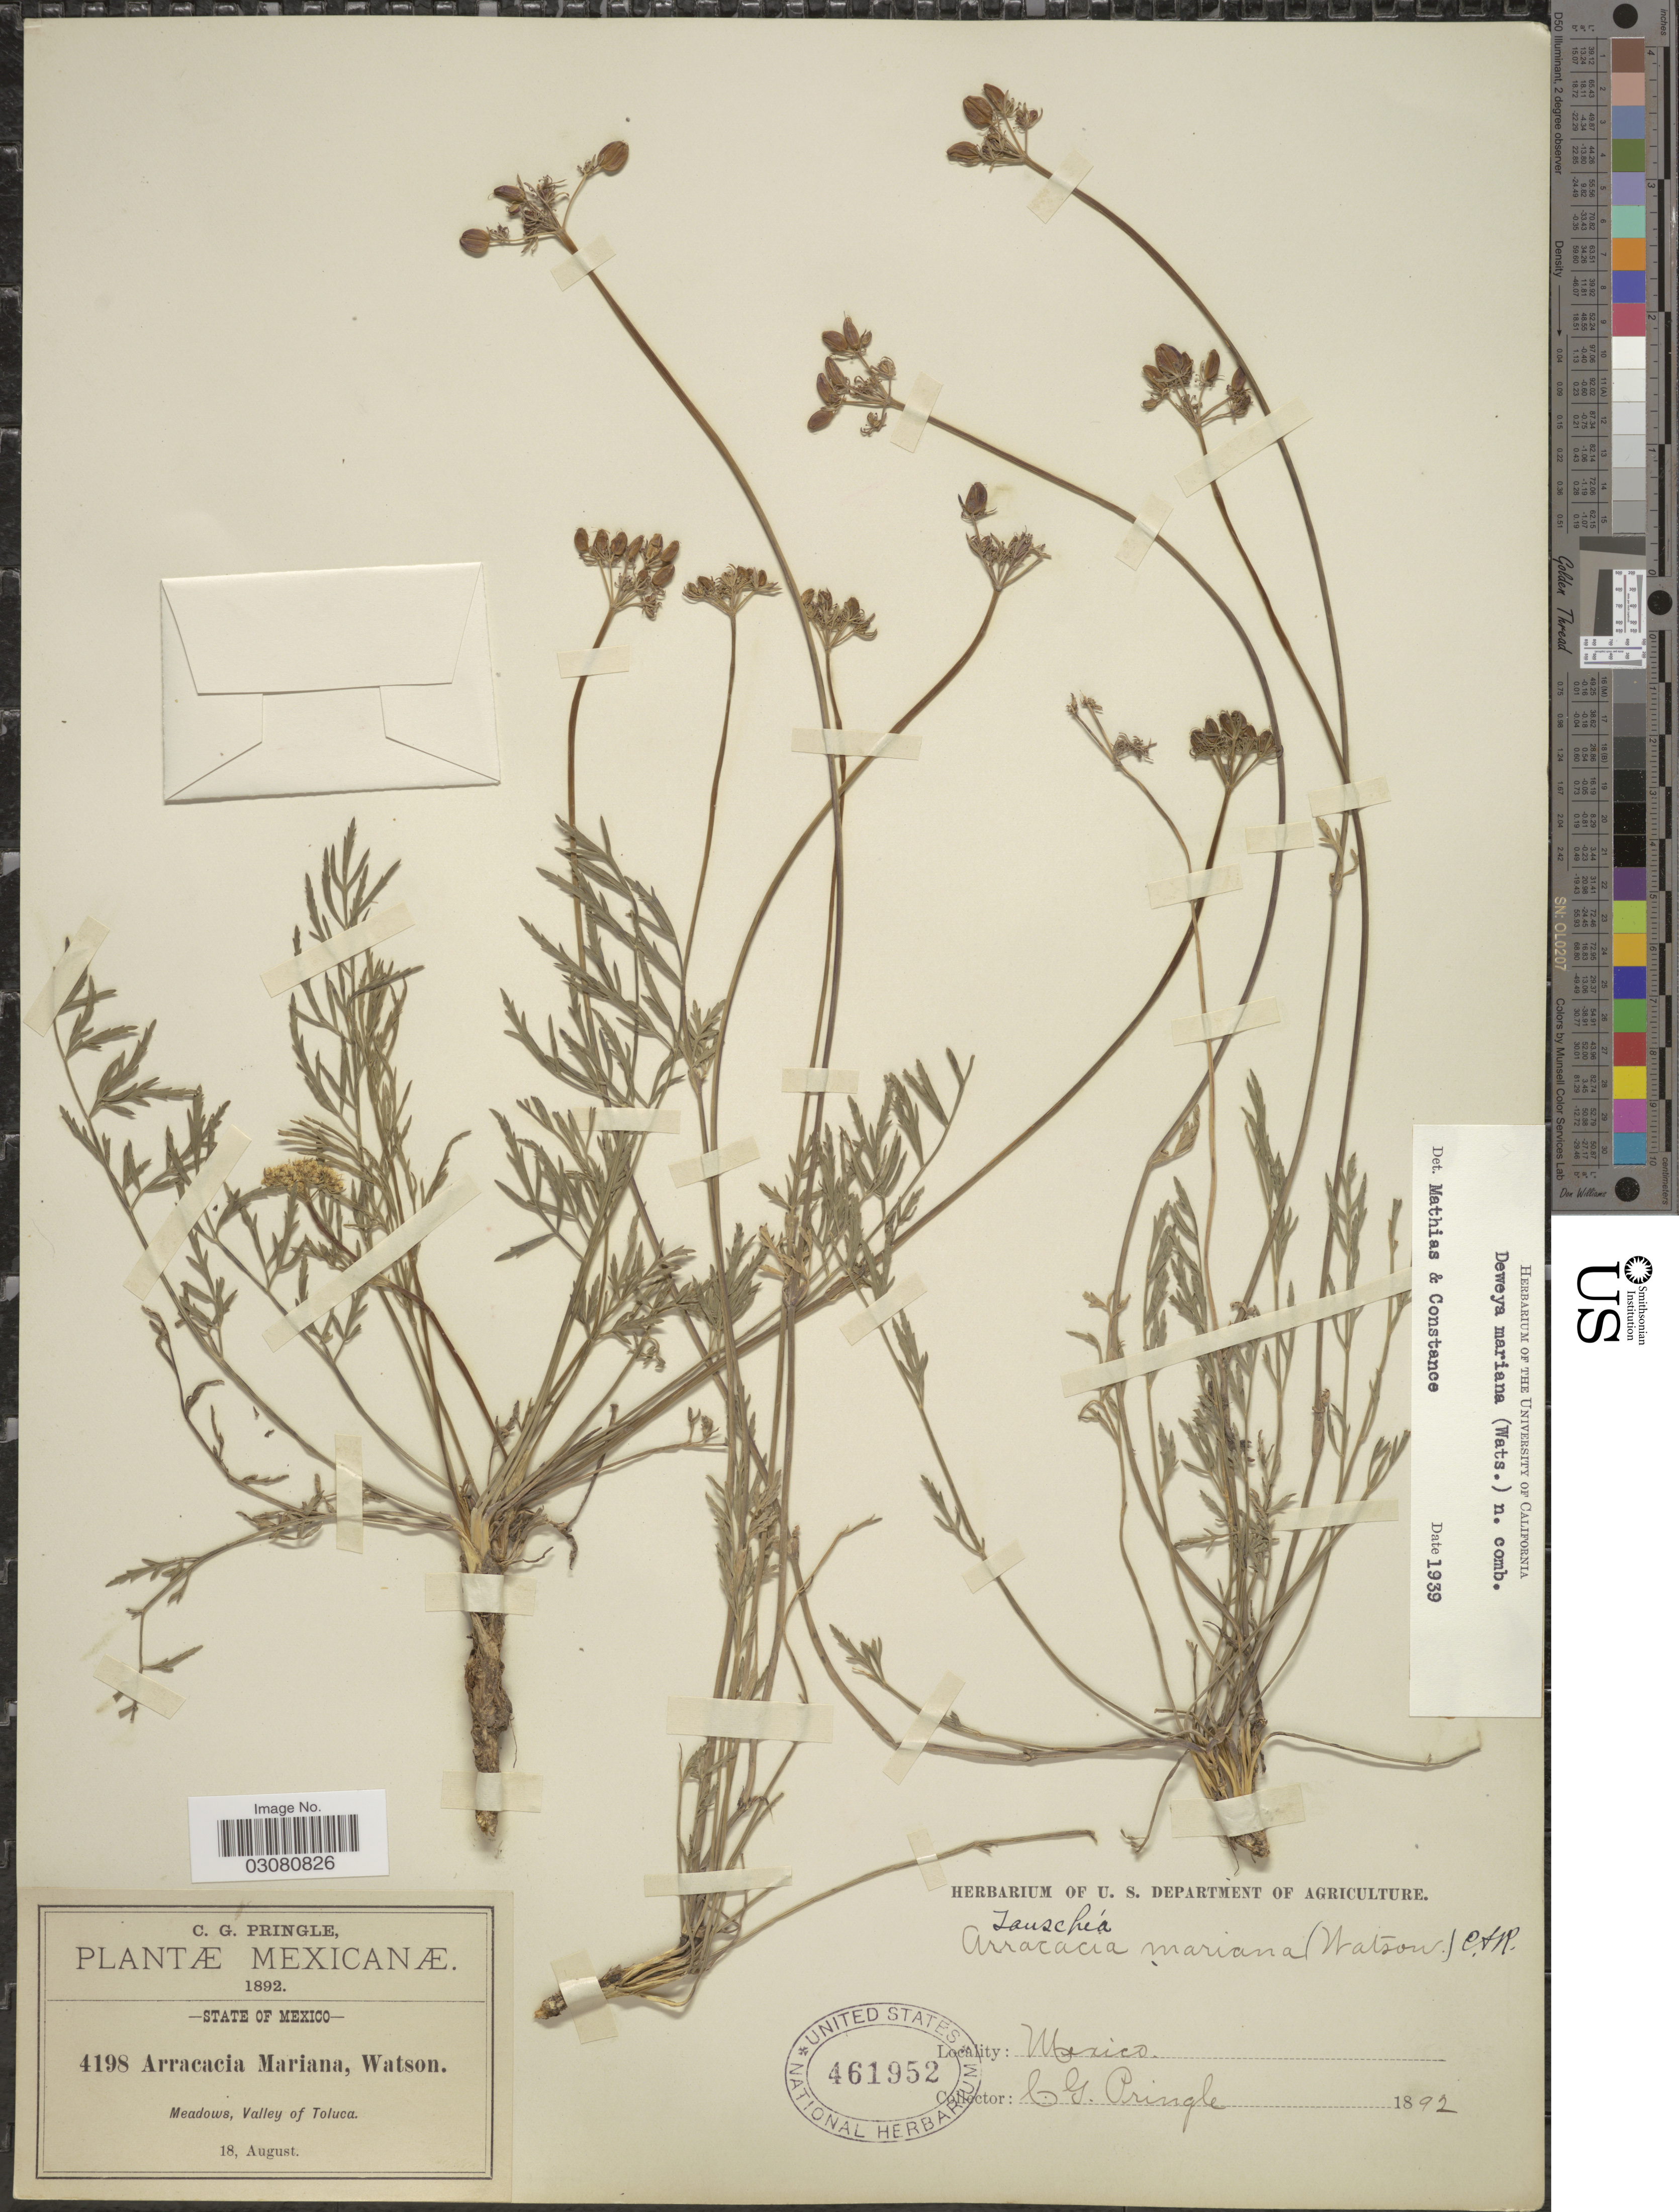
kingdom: Plantae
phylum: Tracheophyta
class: Magnoliopsida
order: Apiales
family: Apiaceae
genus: Tauschia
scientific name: Tauschia mariana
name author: (S. Watson) J.M. Coult. & Rose ex Drude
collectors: C. G. Pringle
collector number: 4198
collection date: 1892-08-18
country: Mexico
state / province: México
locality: Meadows, Valley of Toluca.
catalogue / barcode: US 461952